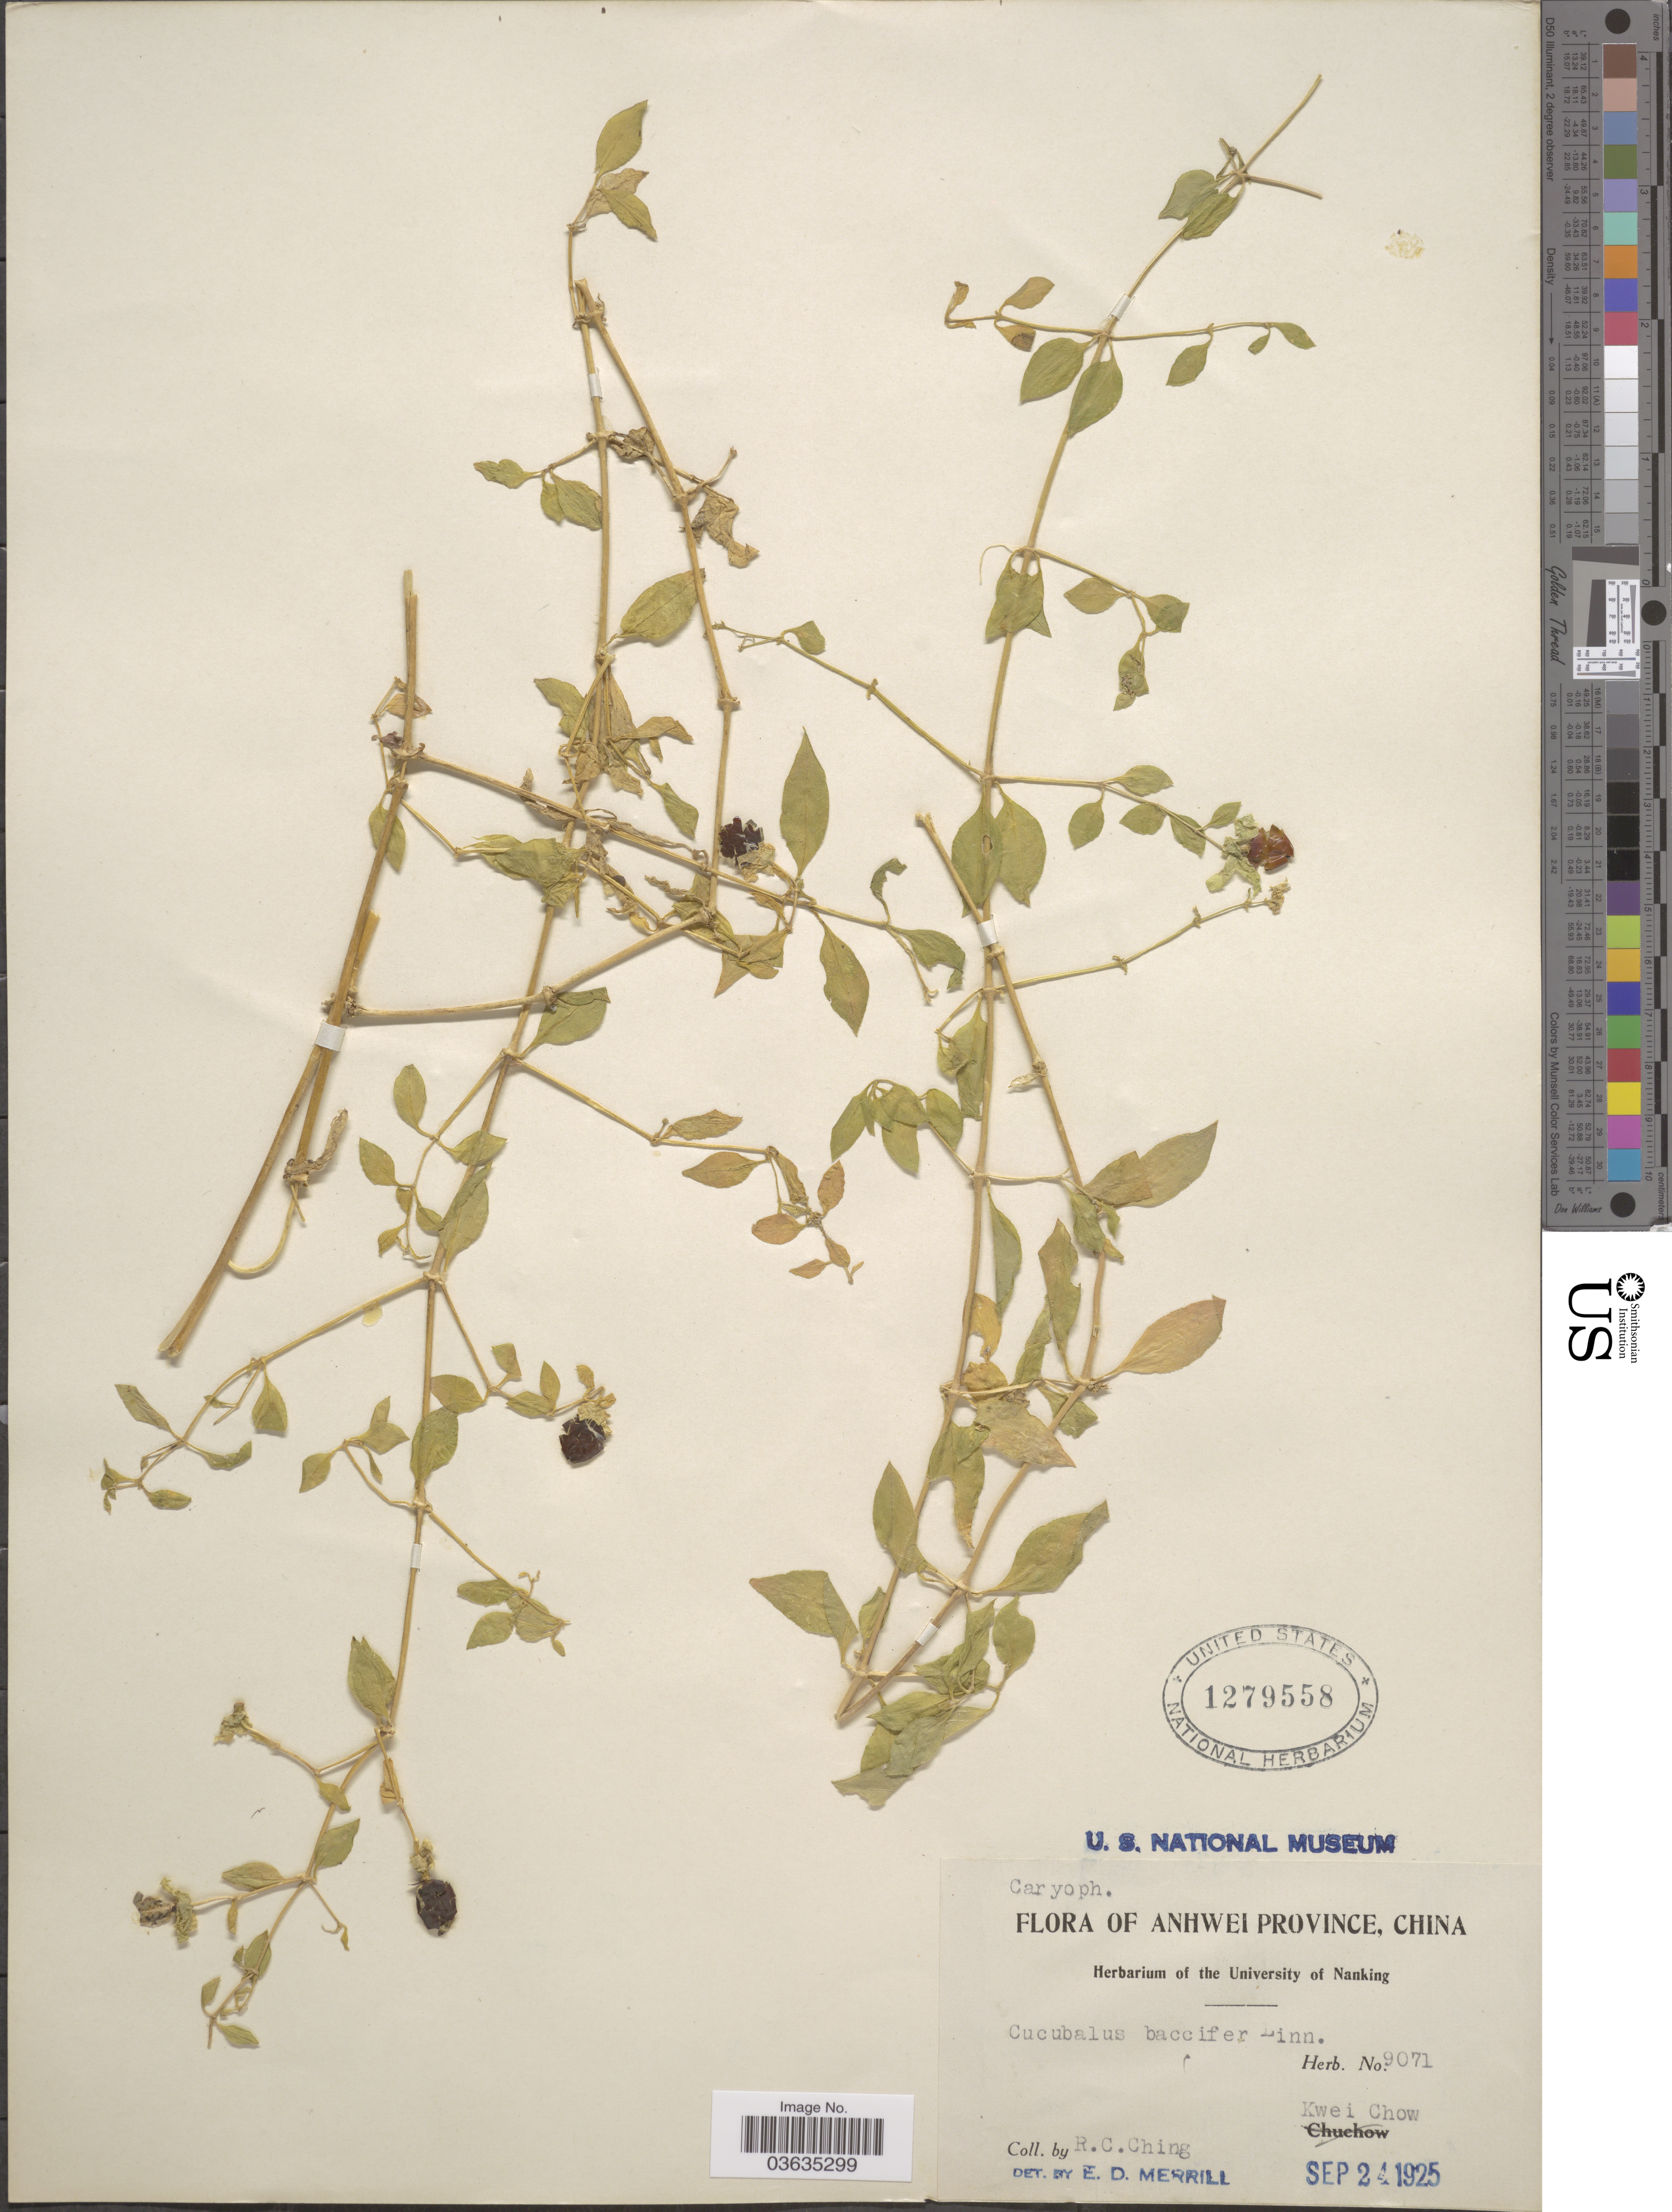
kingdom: Plantae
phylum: Tracheophyta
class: Magnoliopsida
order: Caryophyllales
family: Caryophyllaceae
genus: Silene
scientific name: Silene baccifera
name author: (L.) Durande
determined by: U.S. National Herbarium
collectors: R. C. Ching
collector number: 9071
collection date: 1925-09-24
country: China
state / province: Anhui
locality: Anhwei Province. Kwei Chow.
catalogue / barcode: US 1279558